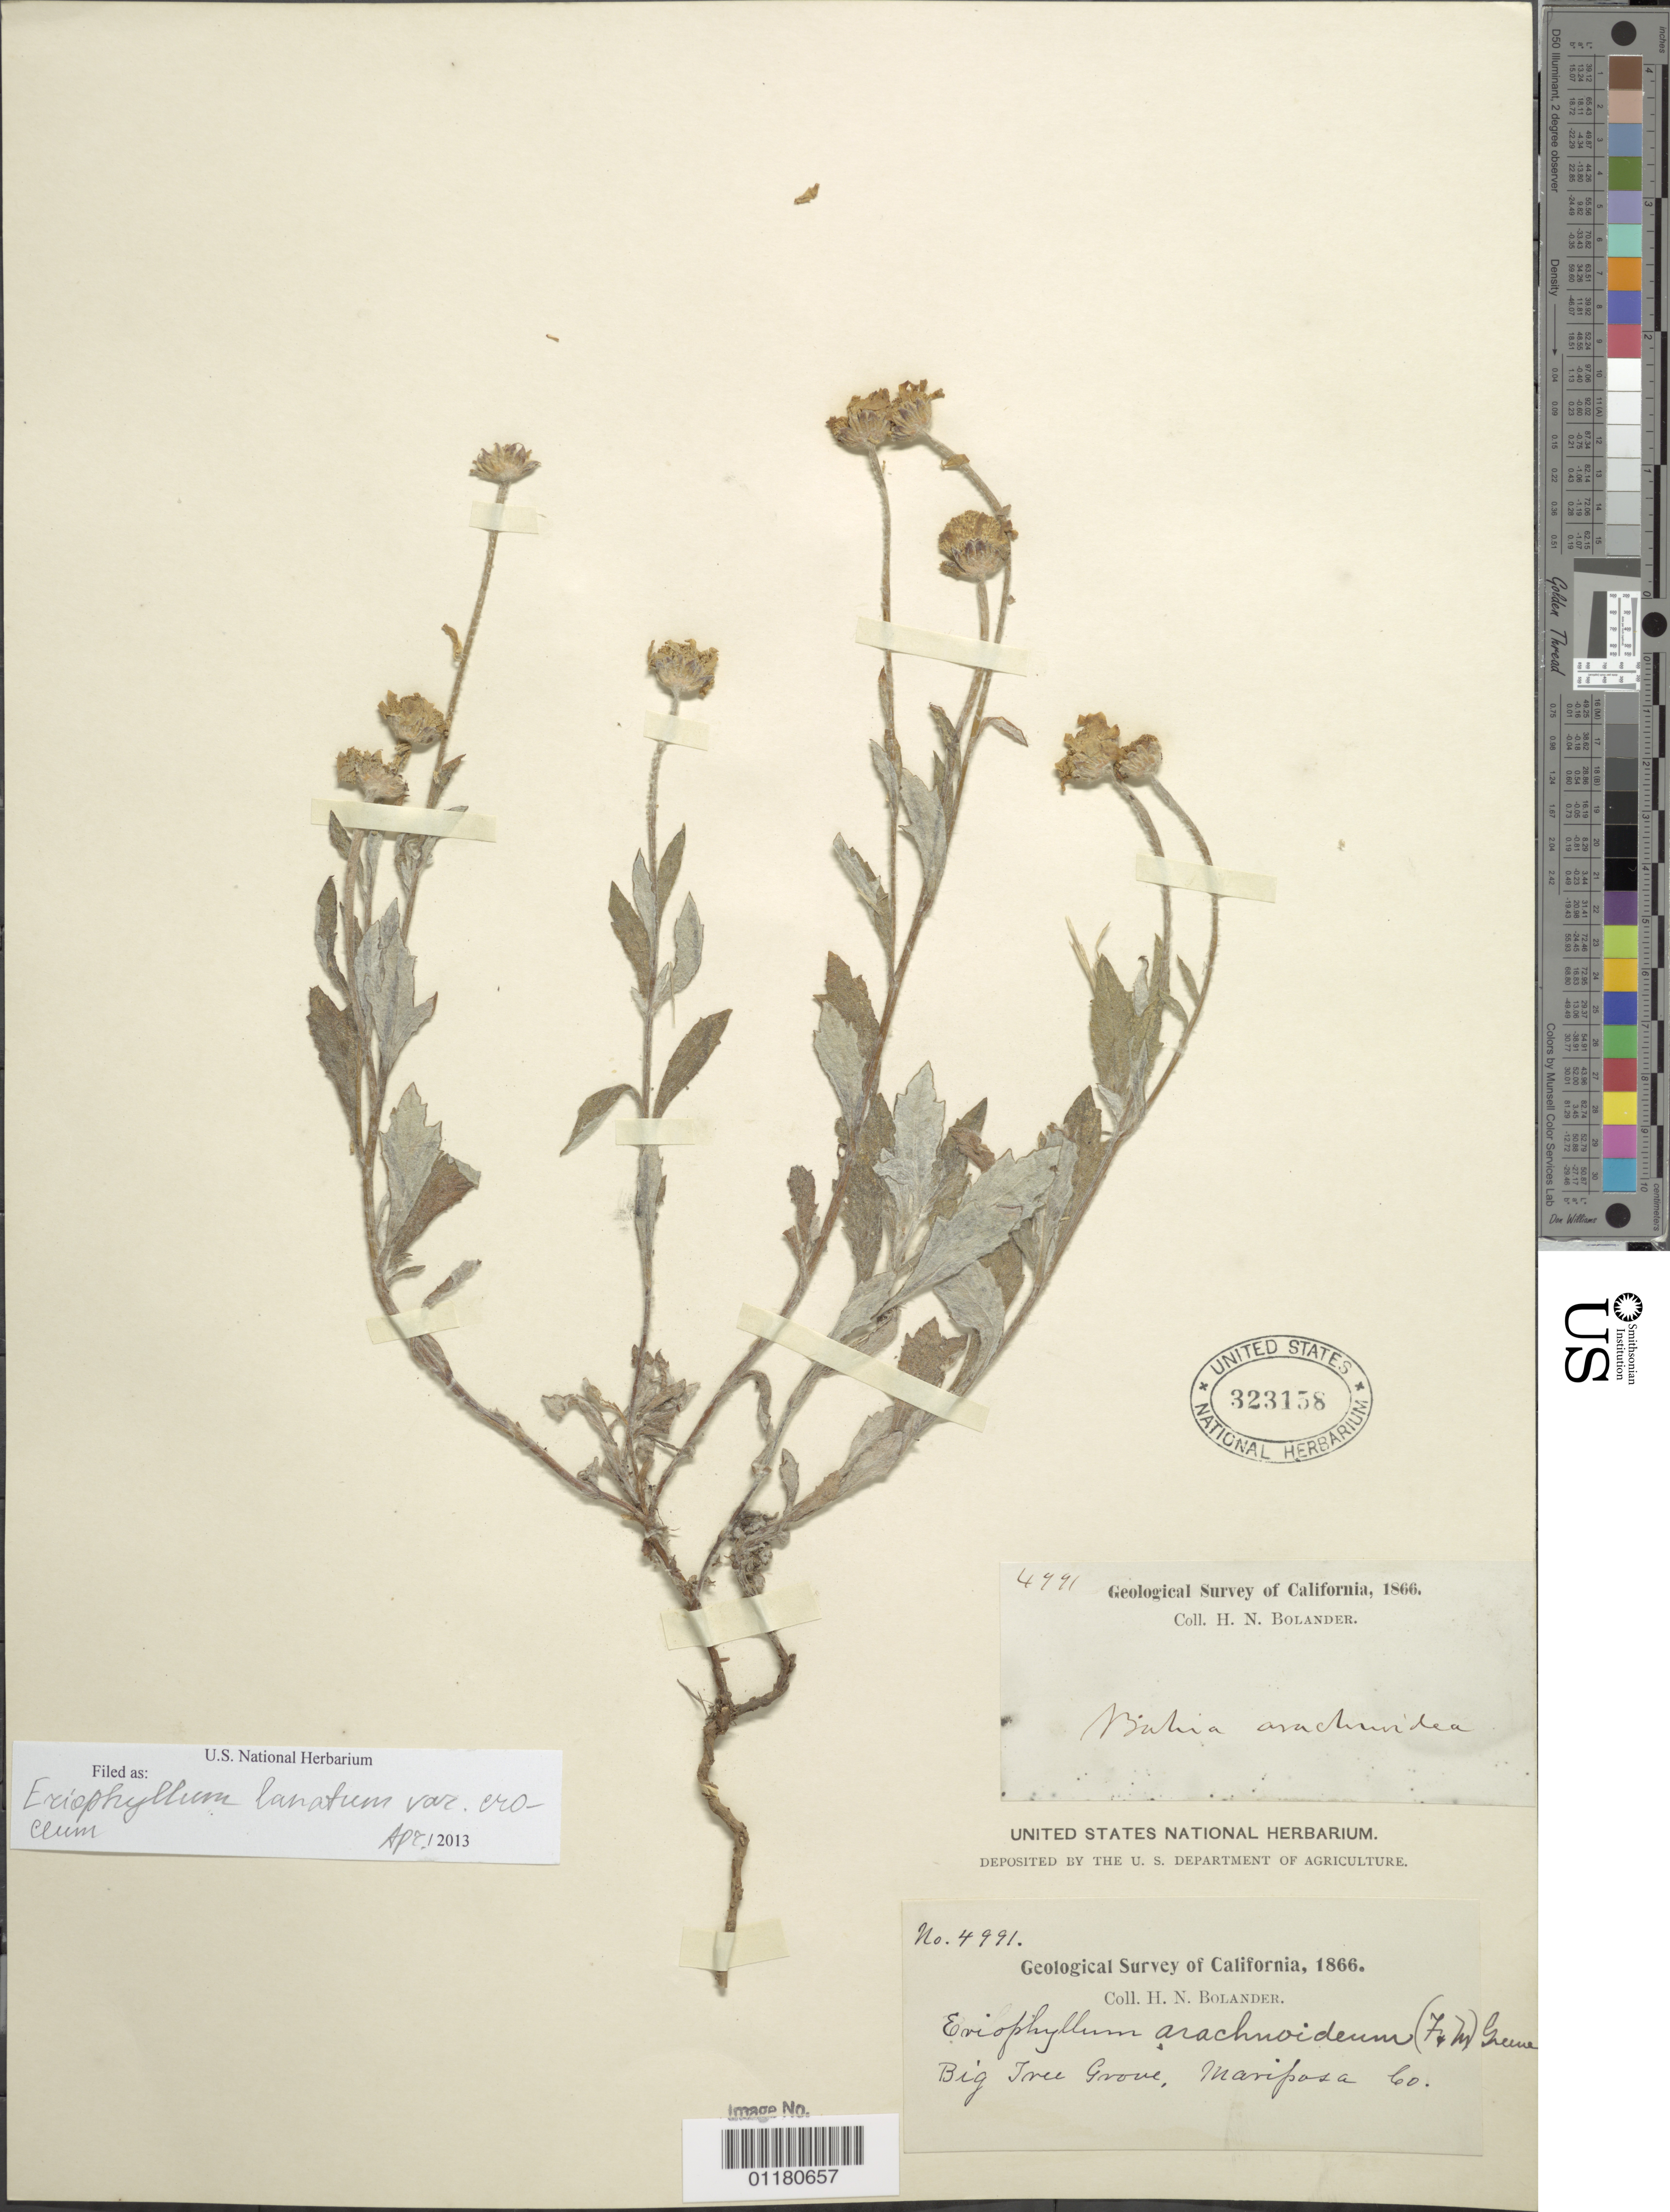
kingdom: Plantae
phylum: Tracheophyta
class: Magnoliopsida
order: Asterales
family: Asteraceae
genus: Eriophyllum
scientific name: Eriophyllum lanatum var. croceum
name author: (Greene) Jeps.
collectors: H. Bolander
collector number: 4991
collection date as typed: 1866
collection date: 1866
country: United States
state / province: California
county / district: Mariposa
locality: Big Tree Grove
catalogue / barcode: US 323158